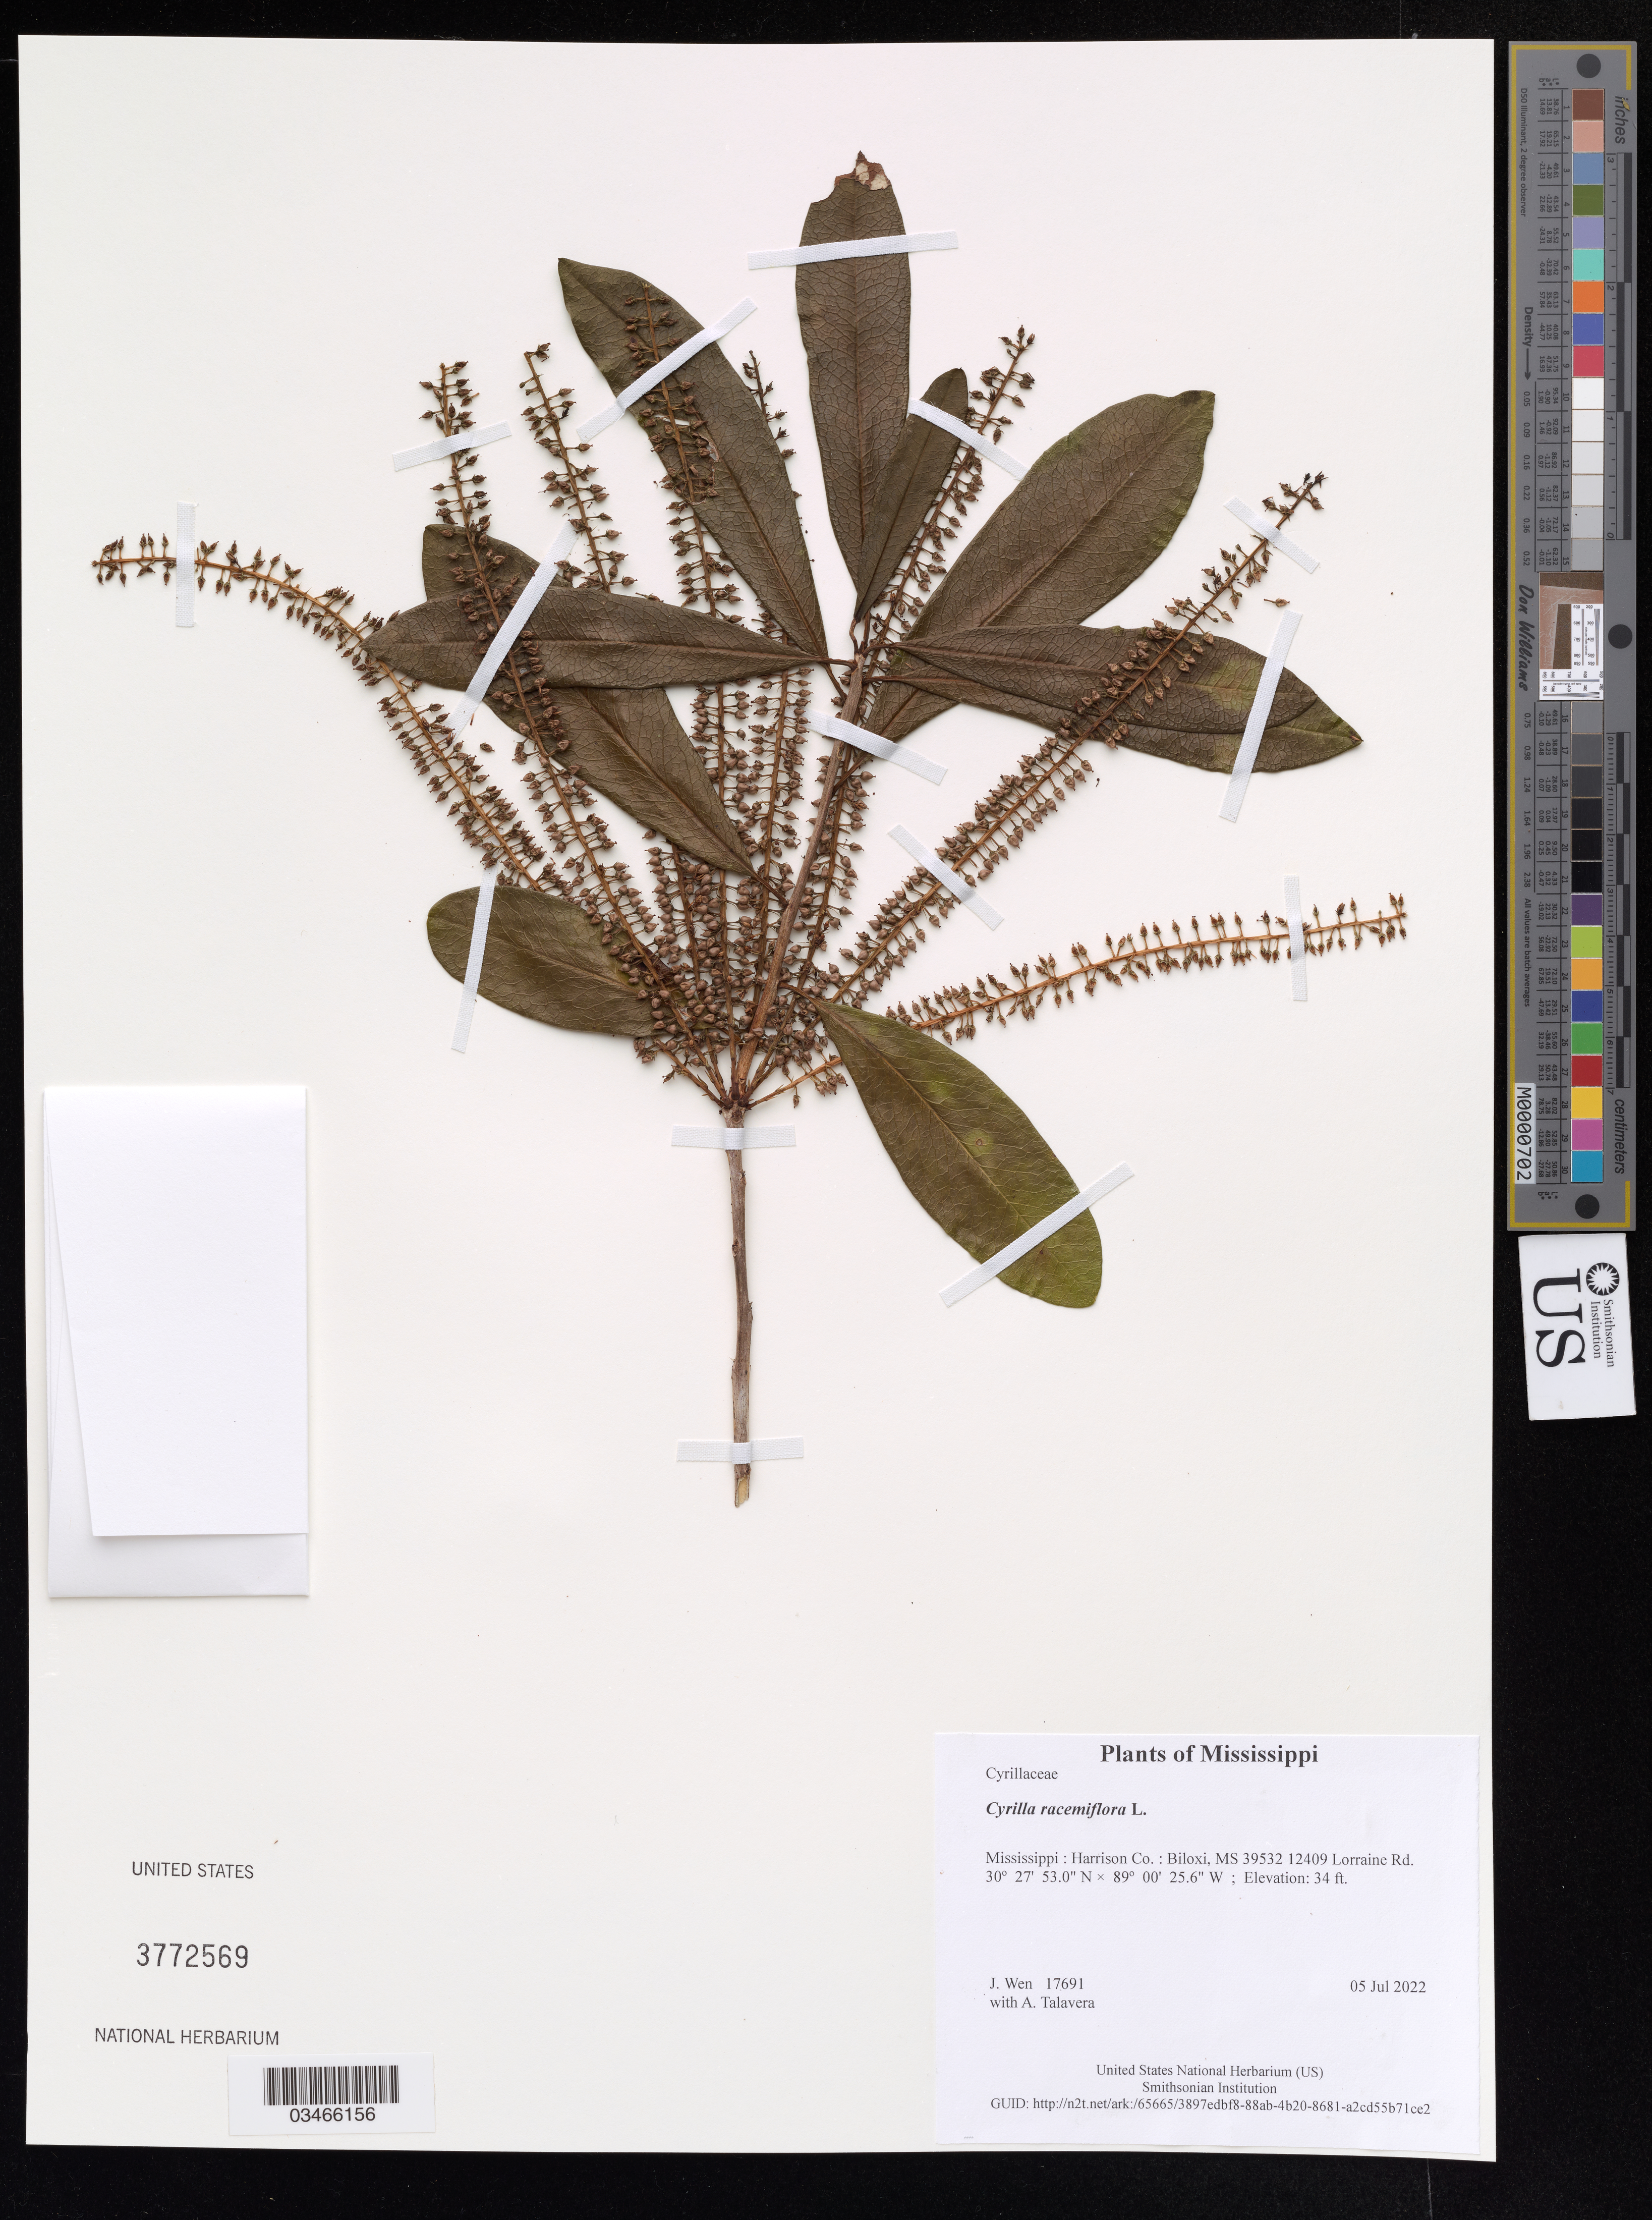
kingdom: Plantae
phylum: Tracheophyta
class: Magnoliopsida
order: Ericales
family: Cyrillaceae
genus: Cyrilla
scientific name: Cyrilla racemiflora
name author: L.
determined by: Wen, Jun, (BOT), Smithsonian Institution - National Museum of Natural History (UNITED STATES)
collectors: J. Wen & A. Talavera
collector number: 17691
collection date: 2022-07-05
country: United States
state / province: Mississippi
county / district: Harrison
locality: Biloxi, MS 39532 12409 Lorraine Rd.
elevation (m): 10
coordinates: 30 27.883 N, 89 00.427 W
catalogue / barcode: US 3772569